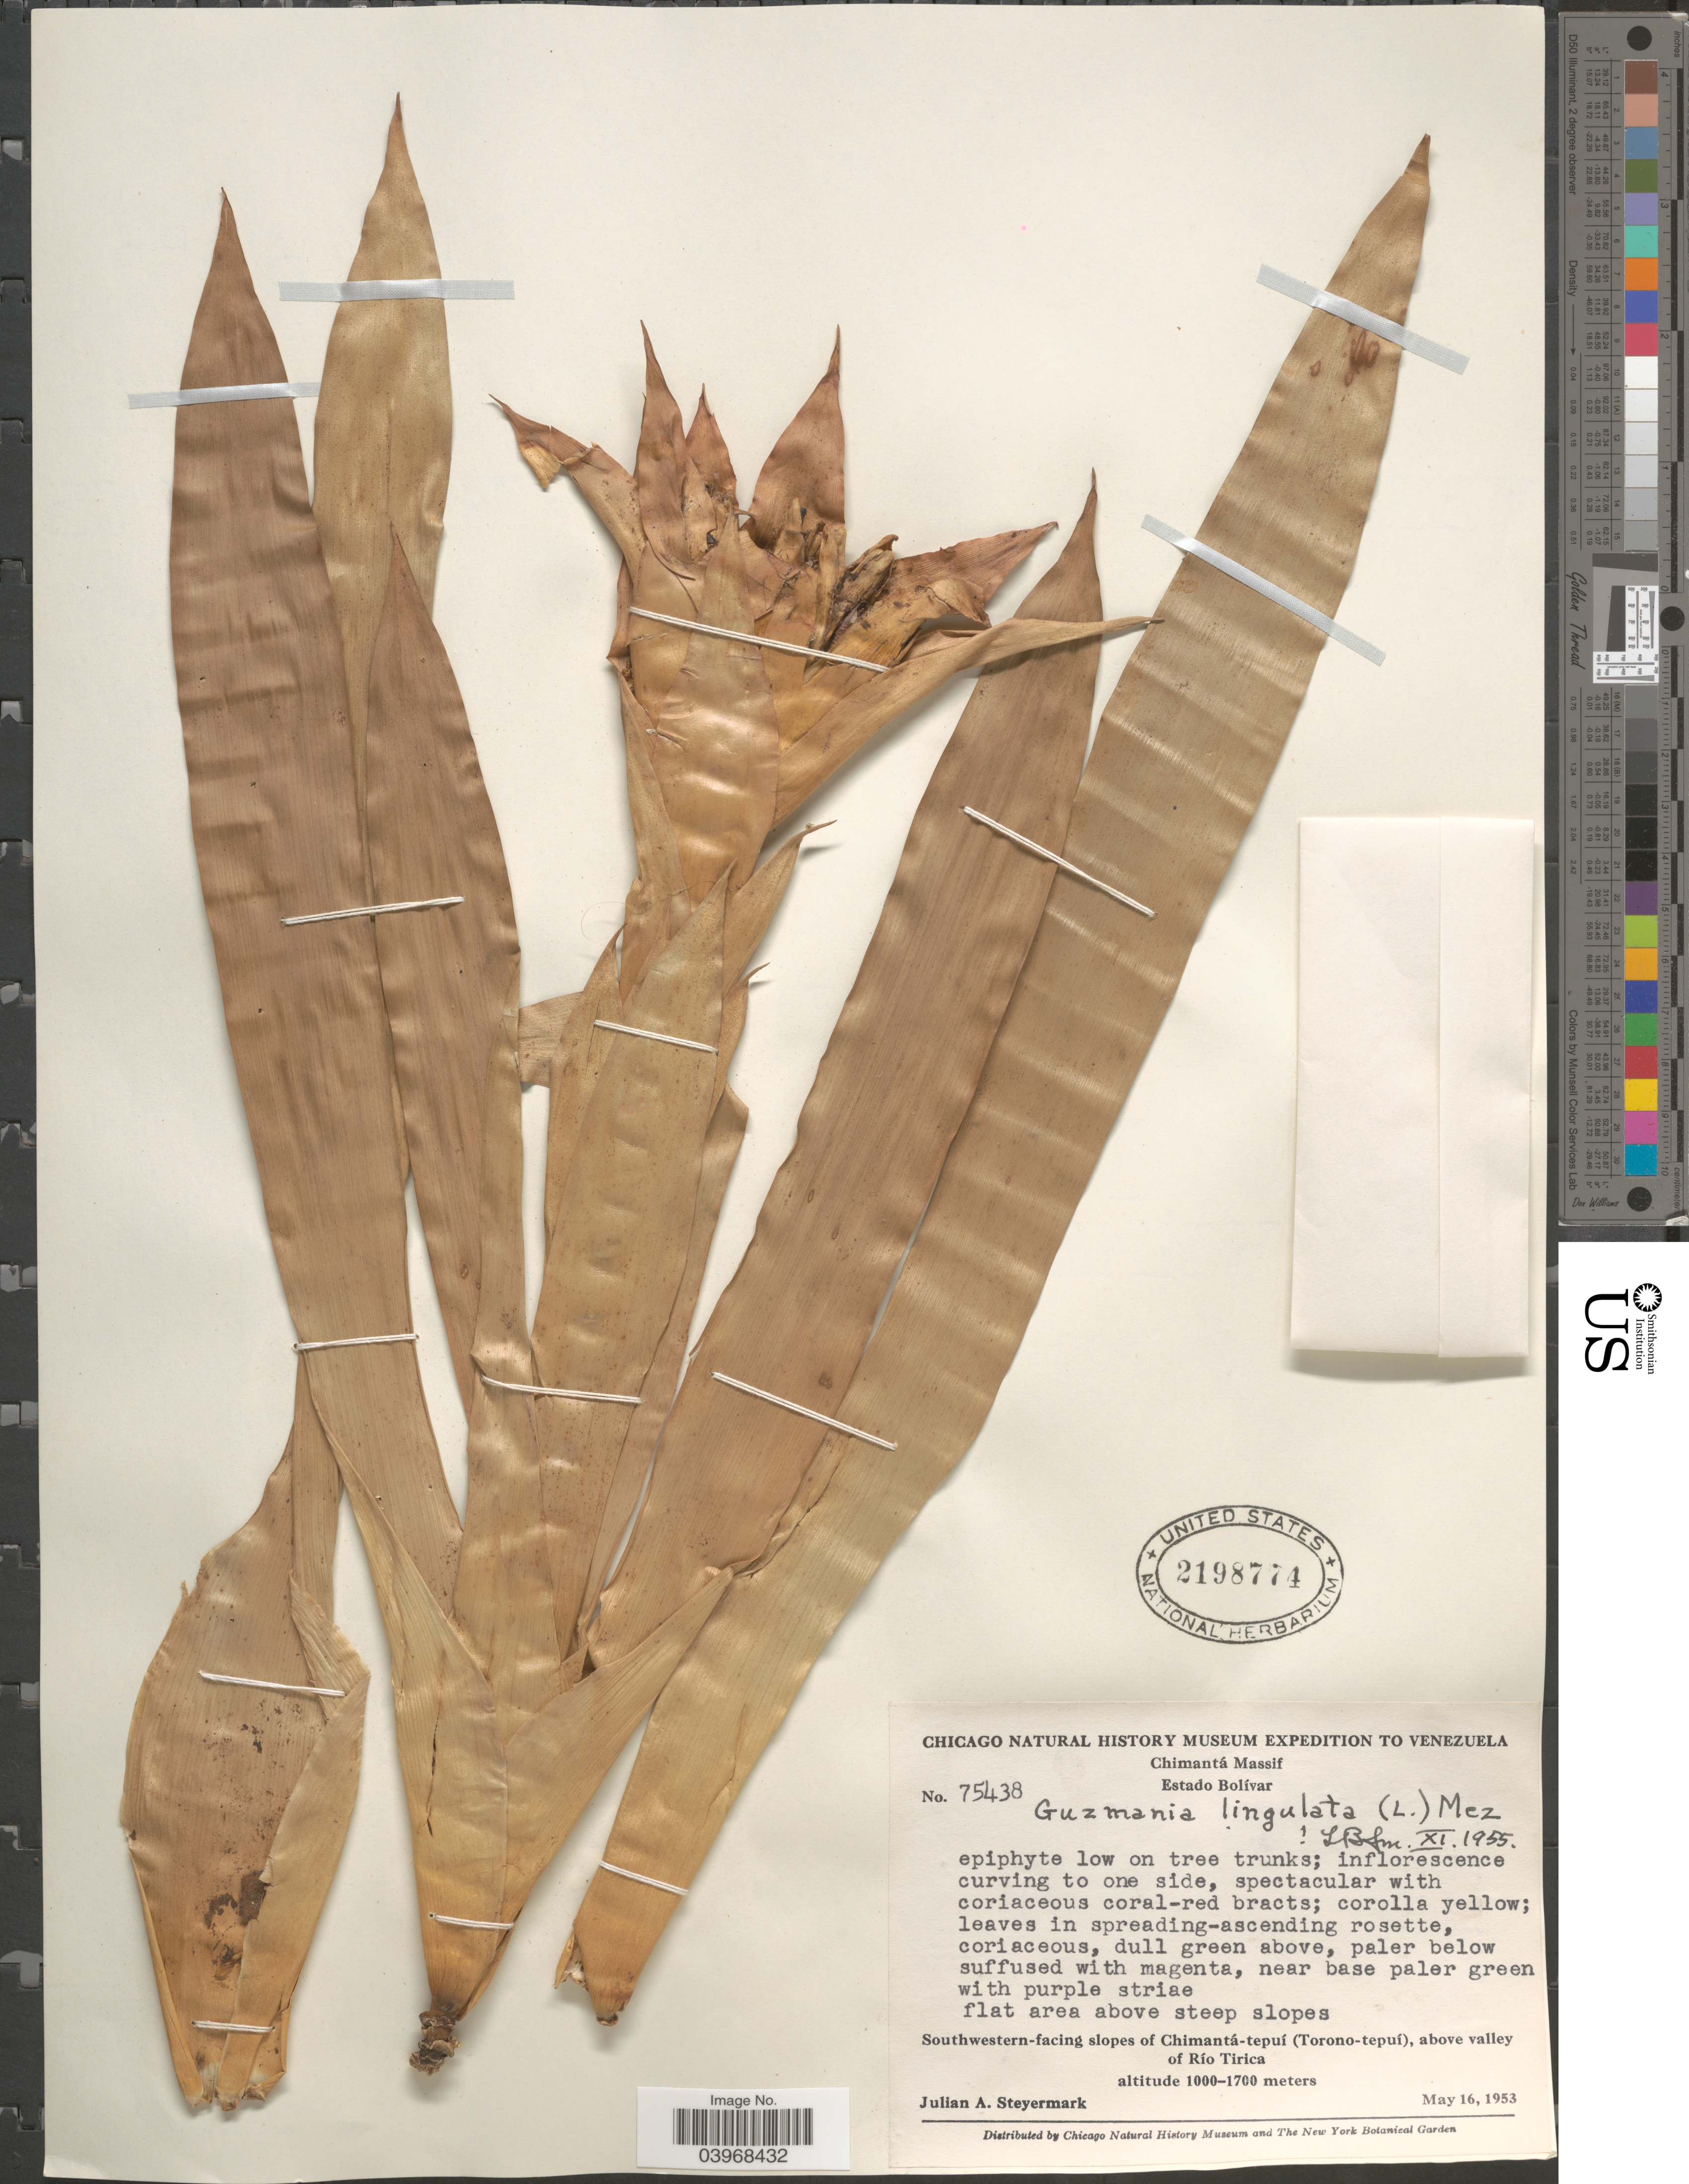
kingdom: Plantae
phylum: Tracheophyta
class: Liliopsida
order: Poales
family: Bromeliaceae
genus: Guzmania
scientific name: Guzmania lingulata var. lingulata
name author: (L.) Mez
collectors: J. Steyermark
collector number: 75438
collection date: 1953-05-16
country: Venezuela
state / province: Bolivar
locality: Chimanta Massif. Southwestern-facing slopes of Chimantá-tepuí (Torono-tepuí), above valley of Río Tirica.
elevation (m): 1000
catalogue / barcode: US 2198774